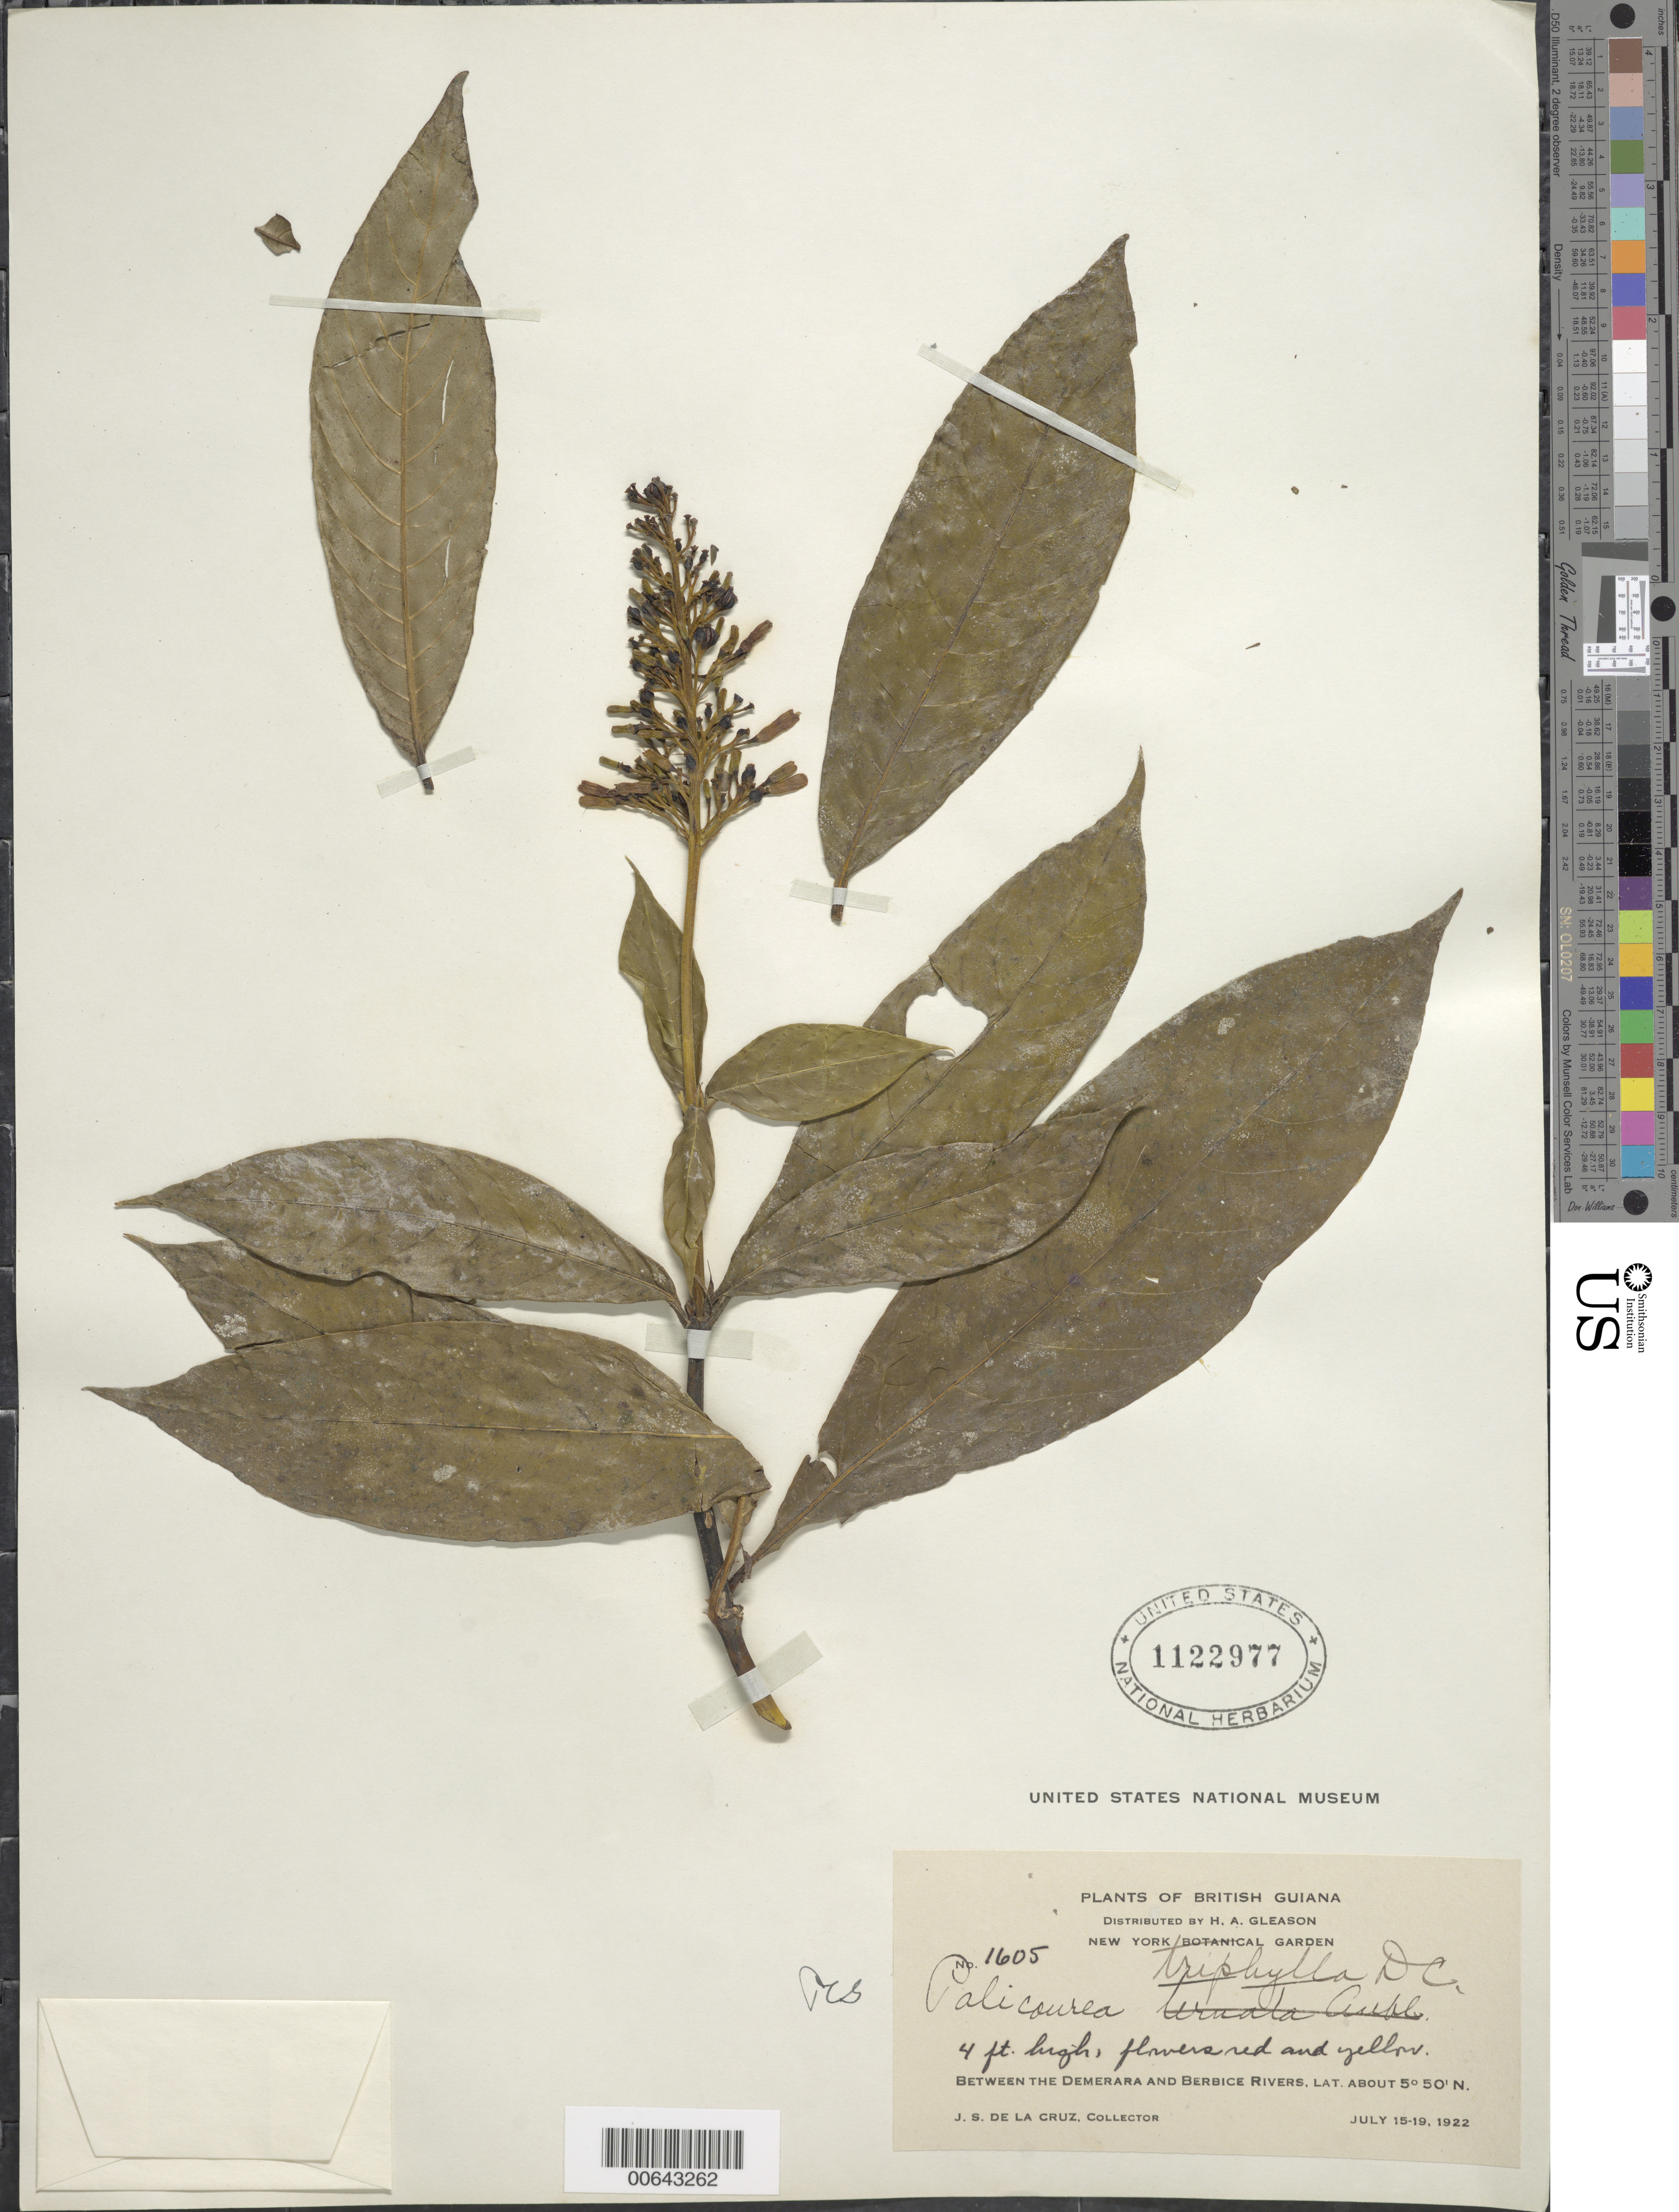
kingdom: Plantae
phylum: Tracheophyta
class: Magnoliopsida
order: Gentianales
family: Rubiaceae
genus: Palicourea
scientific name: Palicourea triphylla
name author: DC.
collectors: J. S. de la Cruz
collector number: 1605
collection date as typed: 15-Jul-22 to 19-Jul-22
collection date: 1922-07-15/1922-07-19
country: Guyana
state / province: U. Demerara-Berbice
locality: Demerara River to the Berbice River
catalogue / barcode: US 1122977